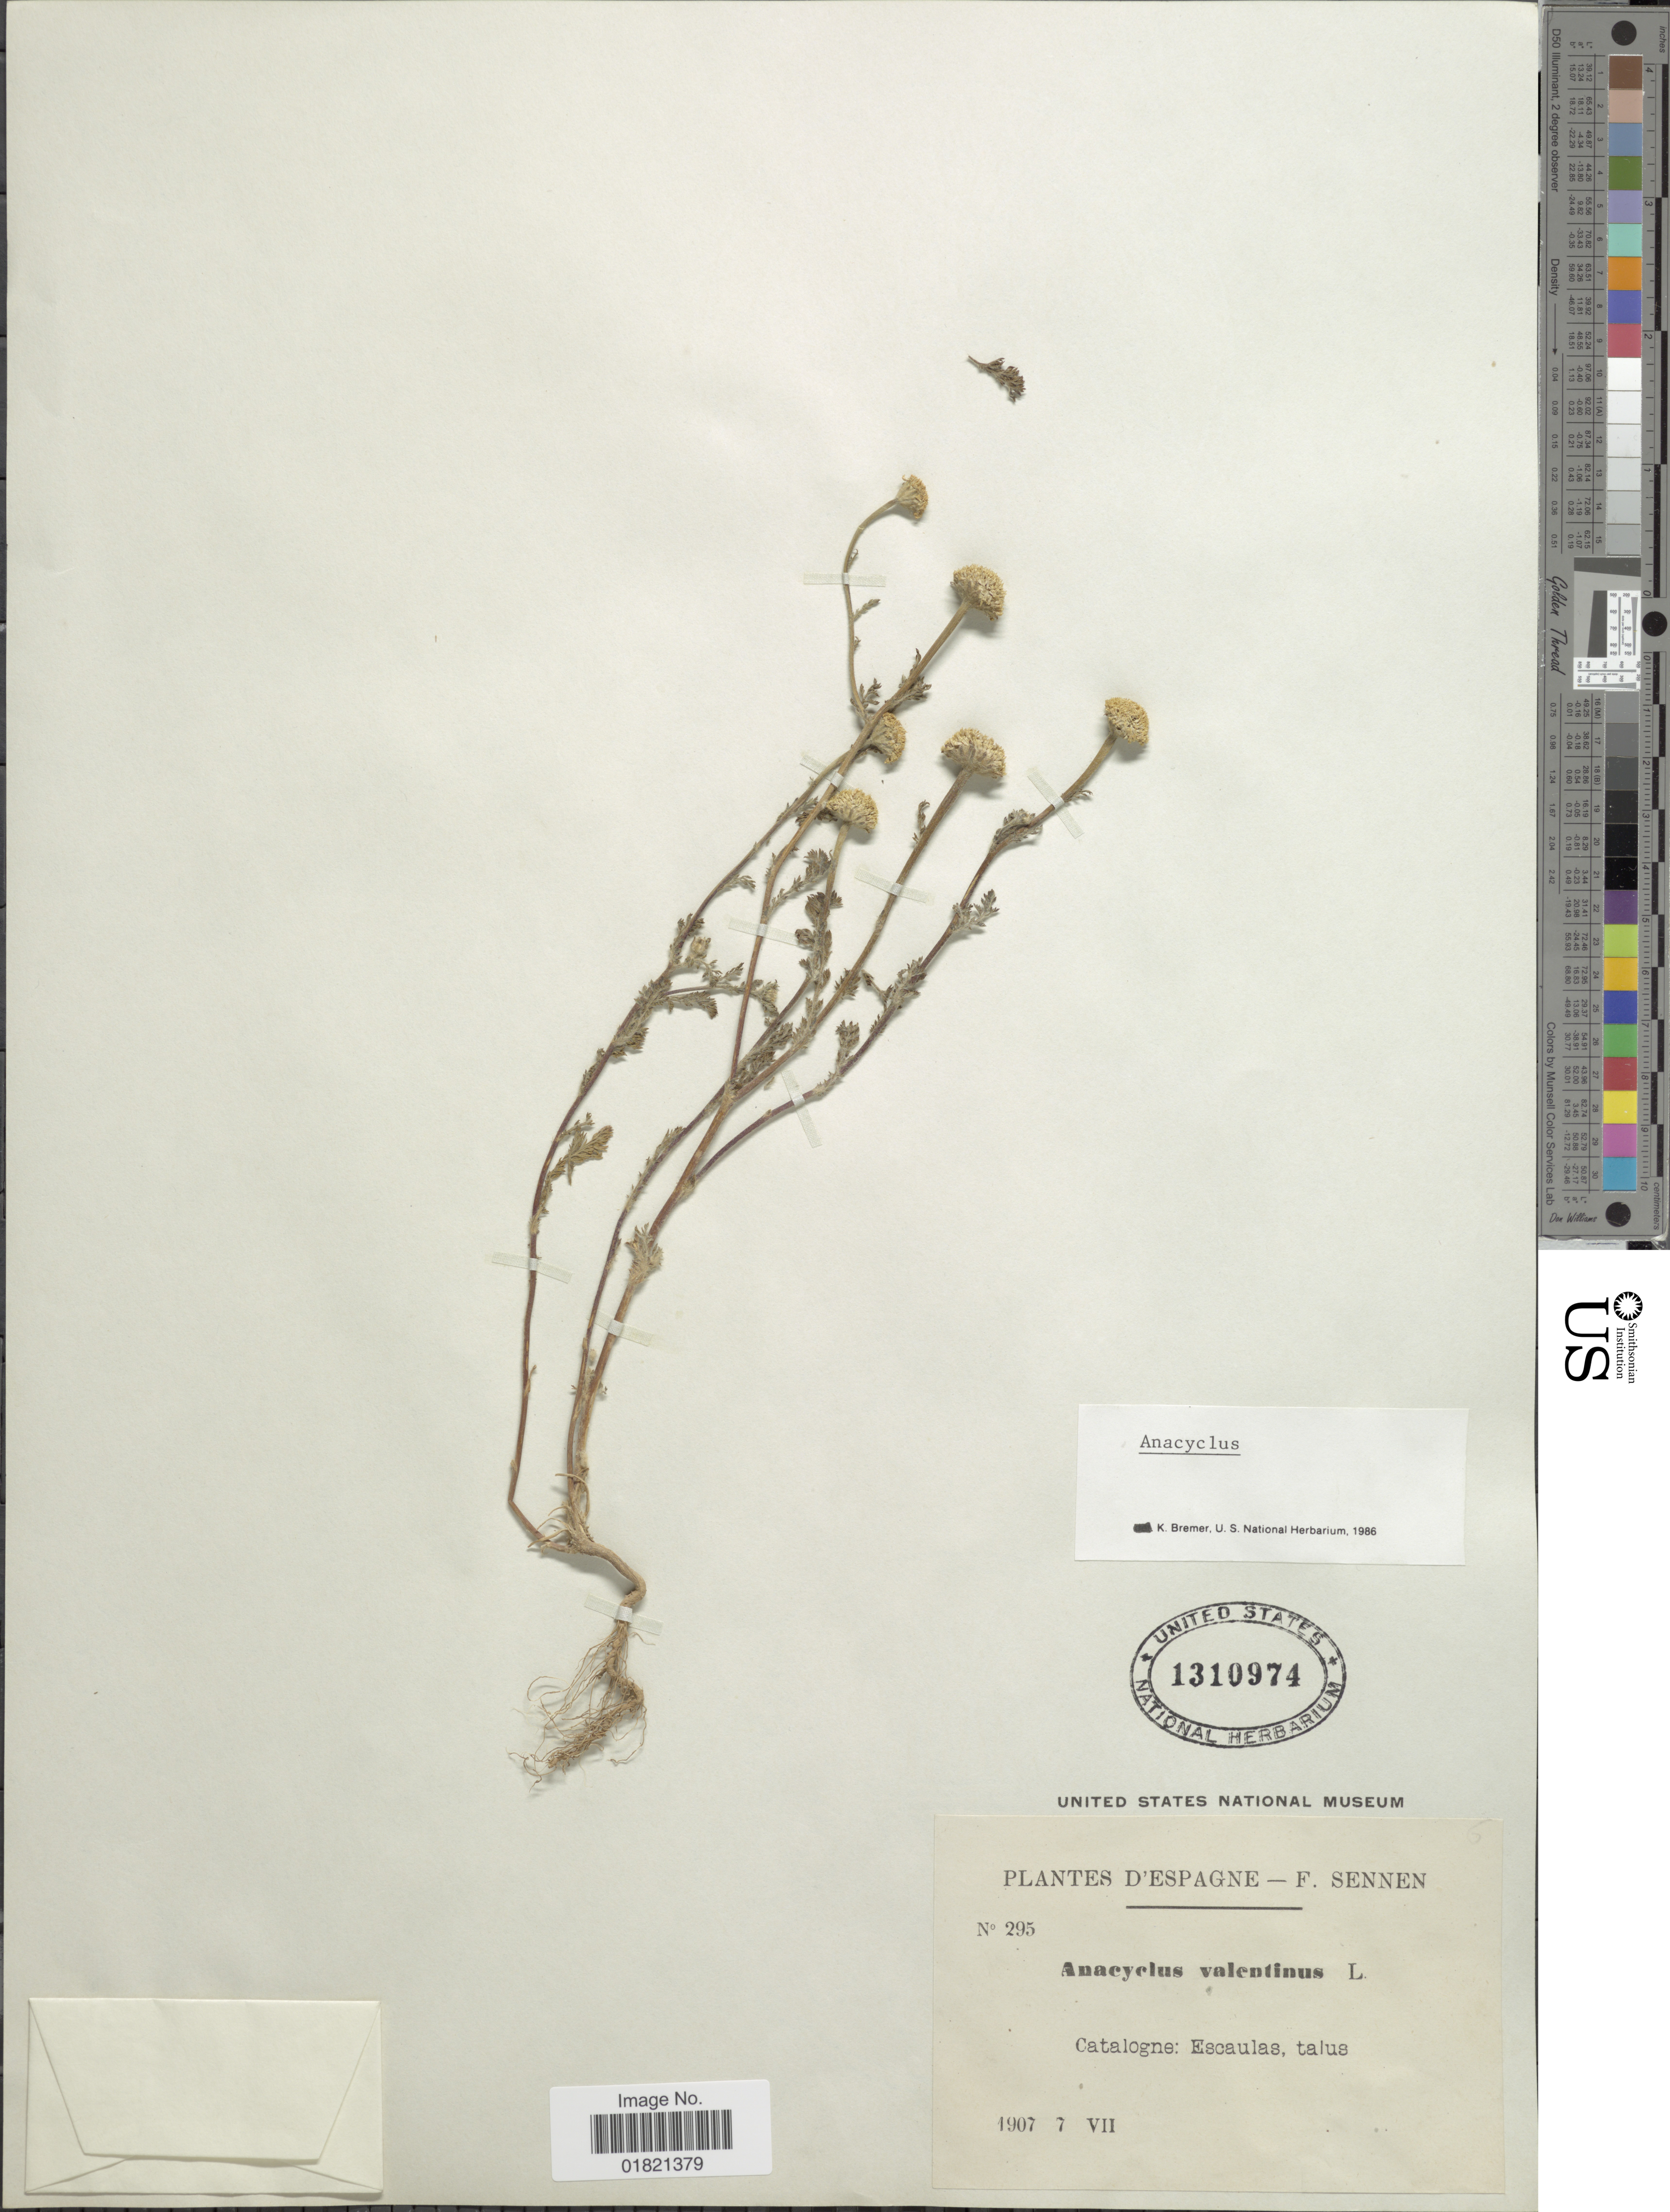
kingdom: Plantae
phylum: Tracheophyta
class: Magnoliopsida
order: Asterales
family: Asteraceae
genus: Anacyclus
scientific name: Anacyclus valentinus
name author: L.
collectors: E. Sennen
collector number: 295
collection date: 1907-07-07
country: Spain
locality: Catalogne: Escaulas, talus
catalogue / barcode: US 1310974